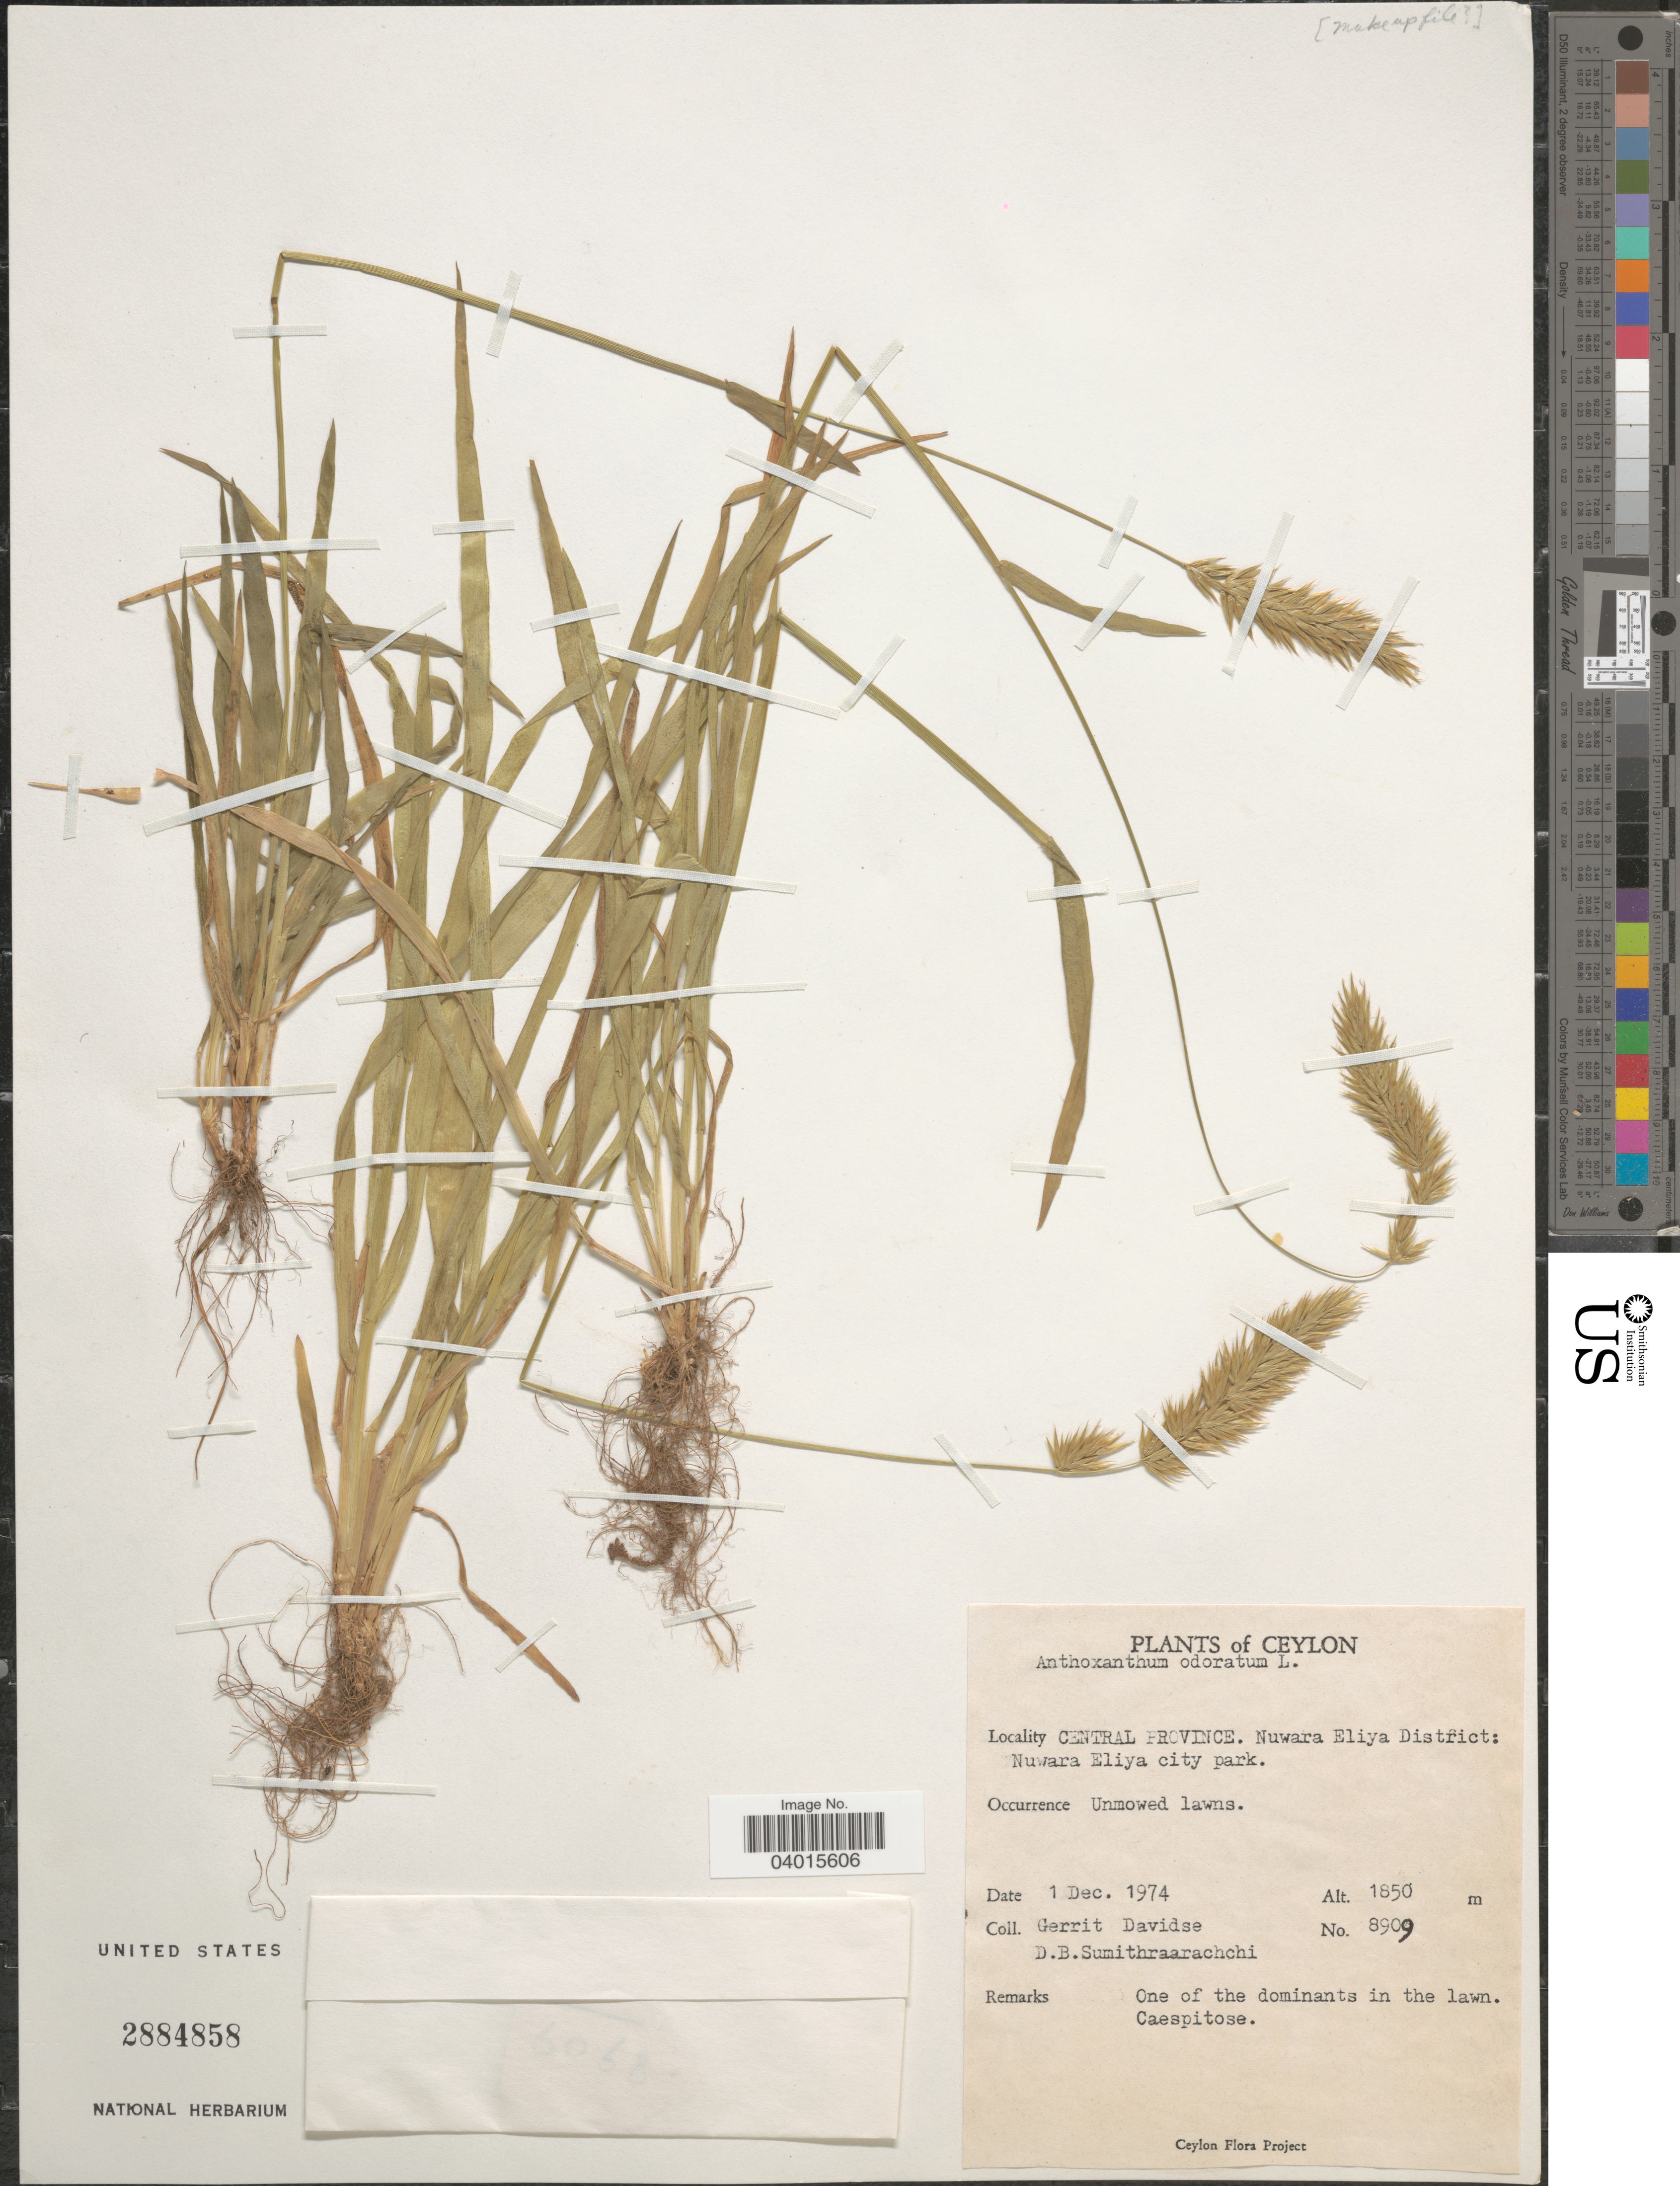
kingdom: Plantae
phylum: Tracheophyta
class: Liliopsida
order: Poales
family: Poaceae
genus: Anthoxanthum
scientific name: Anthoxanthum odoratum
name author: L.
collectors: G. Davidse & D. B. Sumithraarachchi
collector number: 8909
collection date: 1974-12-01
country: Sri Lanka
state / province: Central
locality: Ceylon. Central Province. Nuwara Eliya District: Nuwara Eliya city park.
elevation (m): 1850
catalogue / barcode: US 2884858